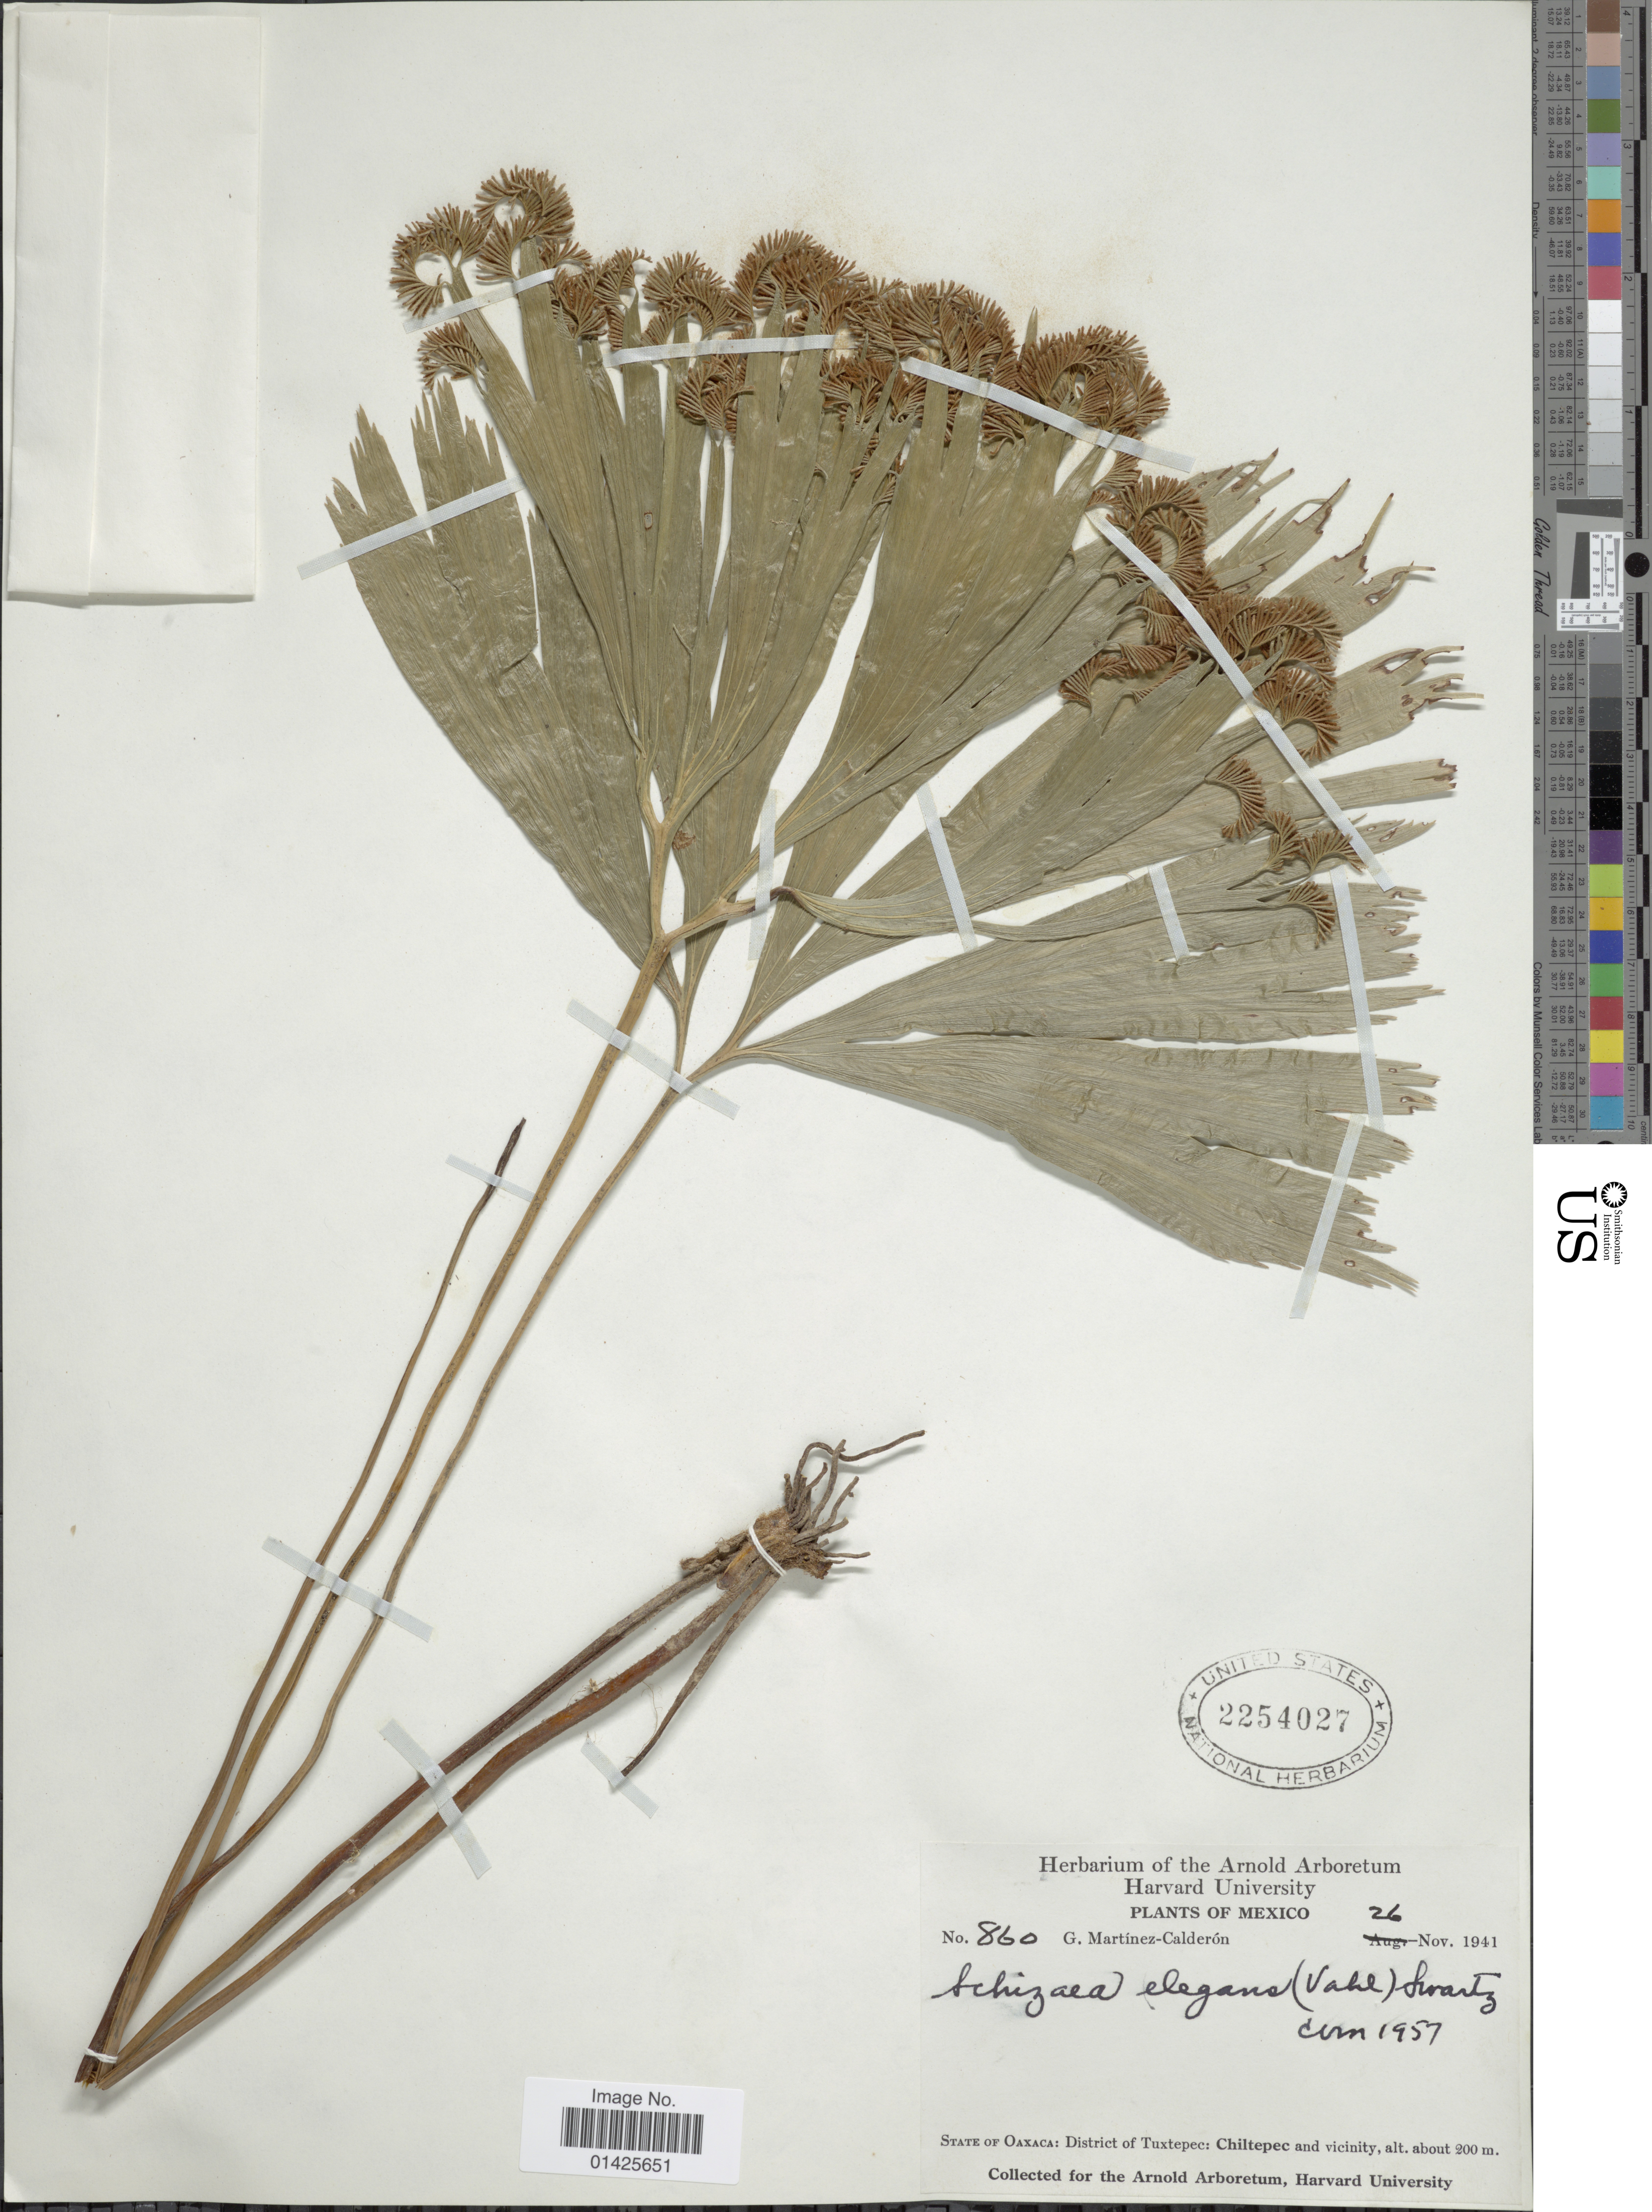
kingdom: Plantae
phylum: Tracheophyta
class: Polypodiopsida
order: Schizaeales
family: Schizaeaceae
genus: Schizaea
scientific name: Schizaea elegans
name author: (Vahl) Sw.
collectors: G. Martínez Calderón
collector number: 860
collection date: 1941-11-26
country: Mexico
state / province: Oaxaca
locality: State of Oaxaca : District of Tuxtepec : Chiltepec and Vicinity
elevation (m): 200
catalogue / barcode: US 2254027